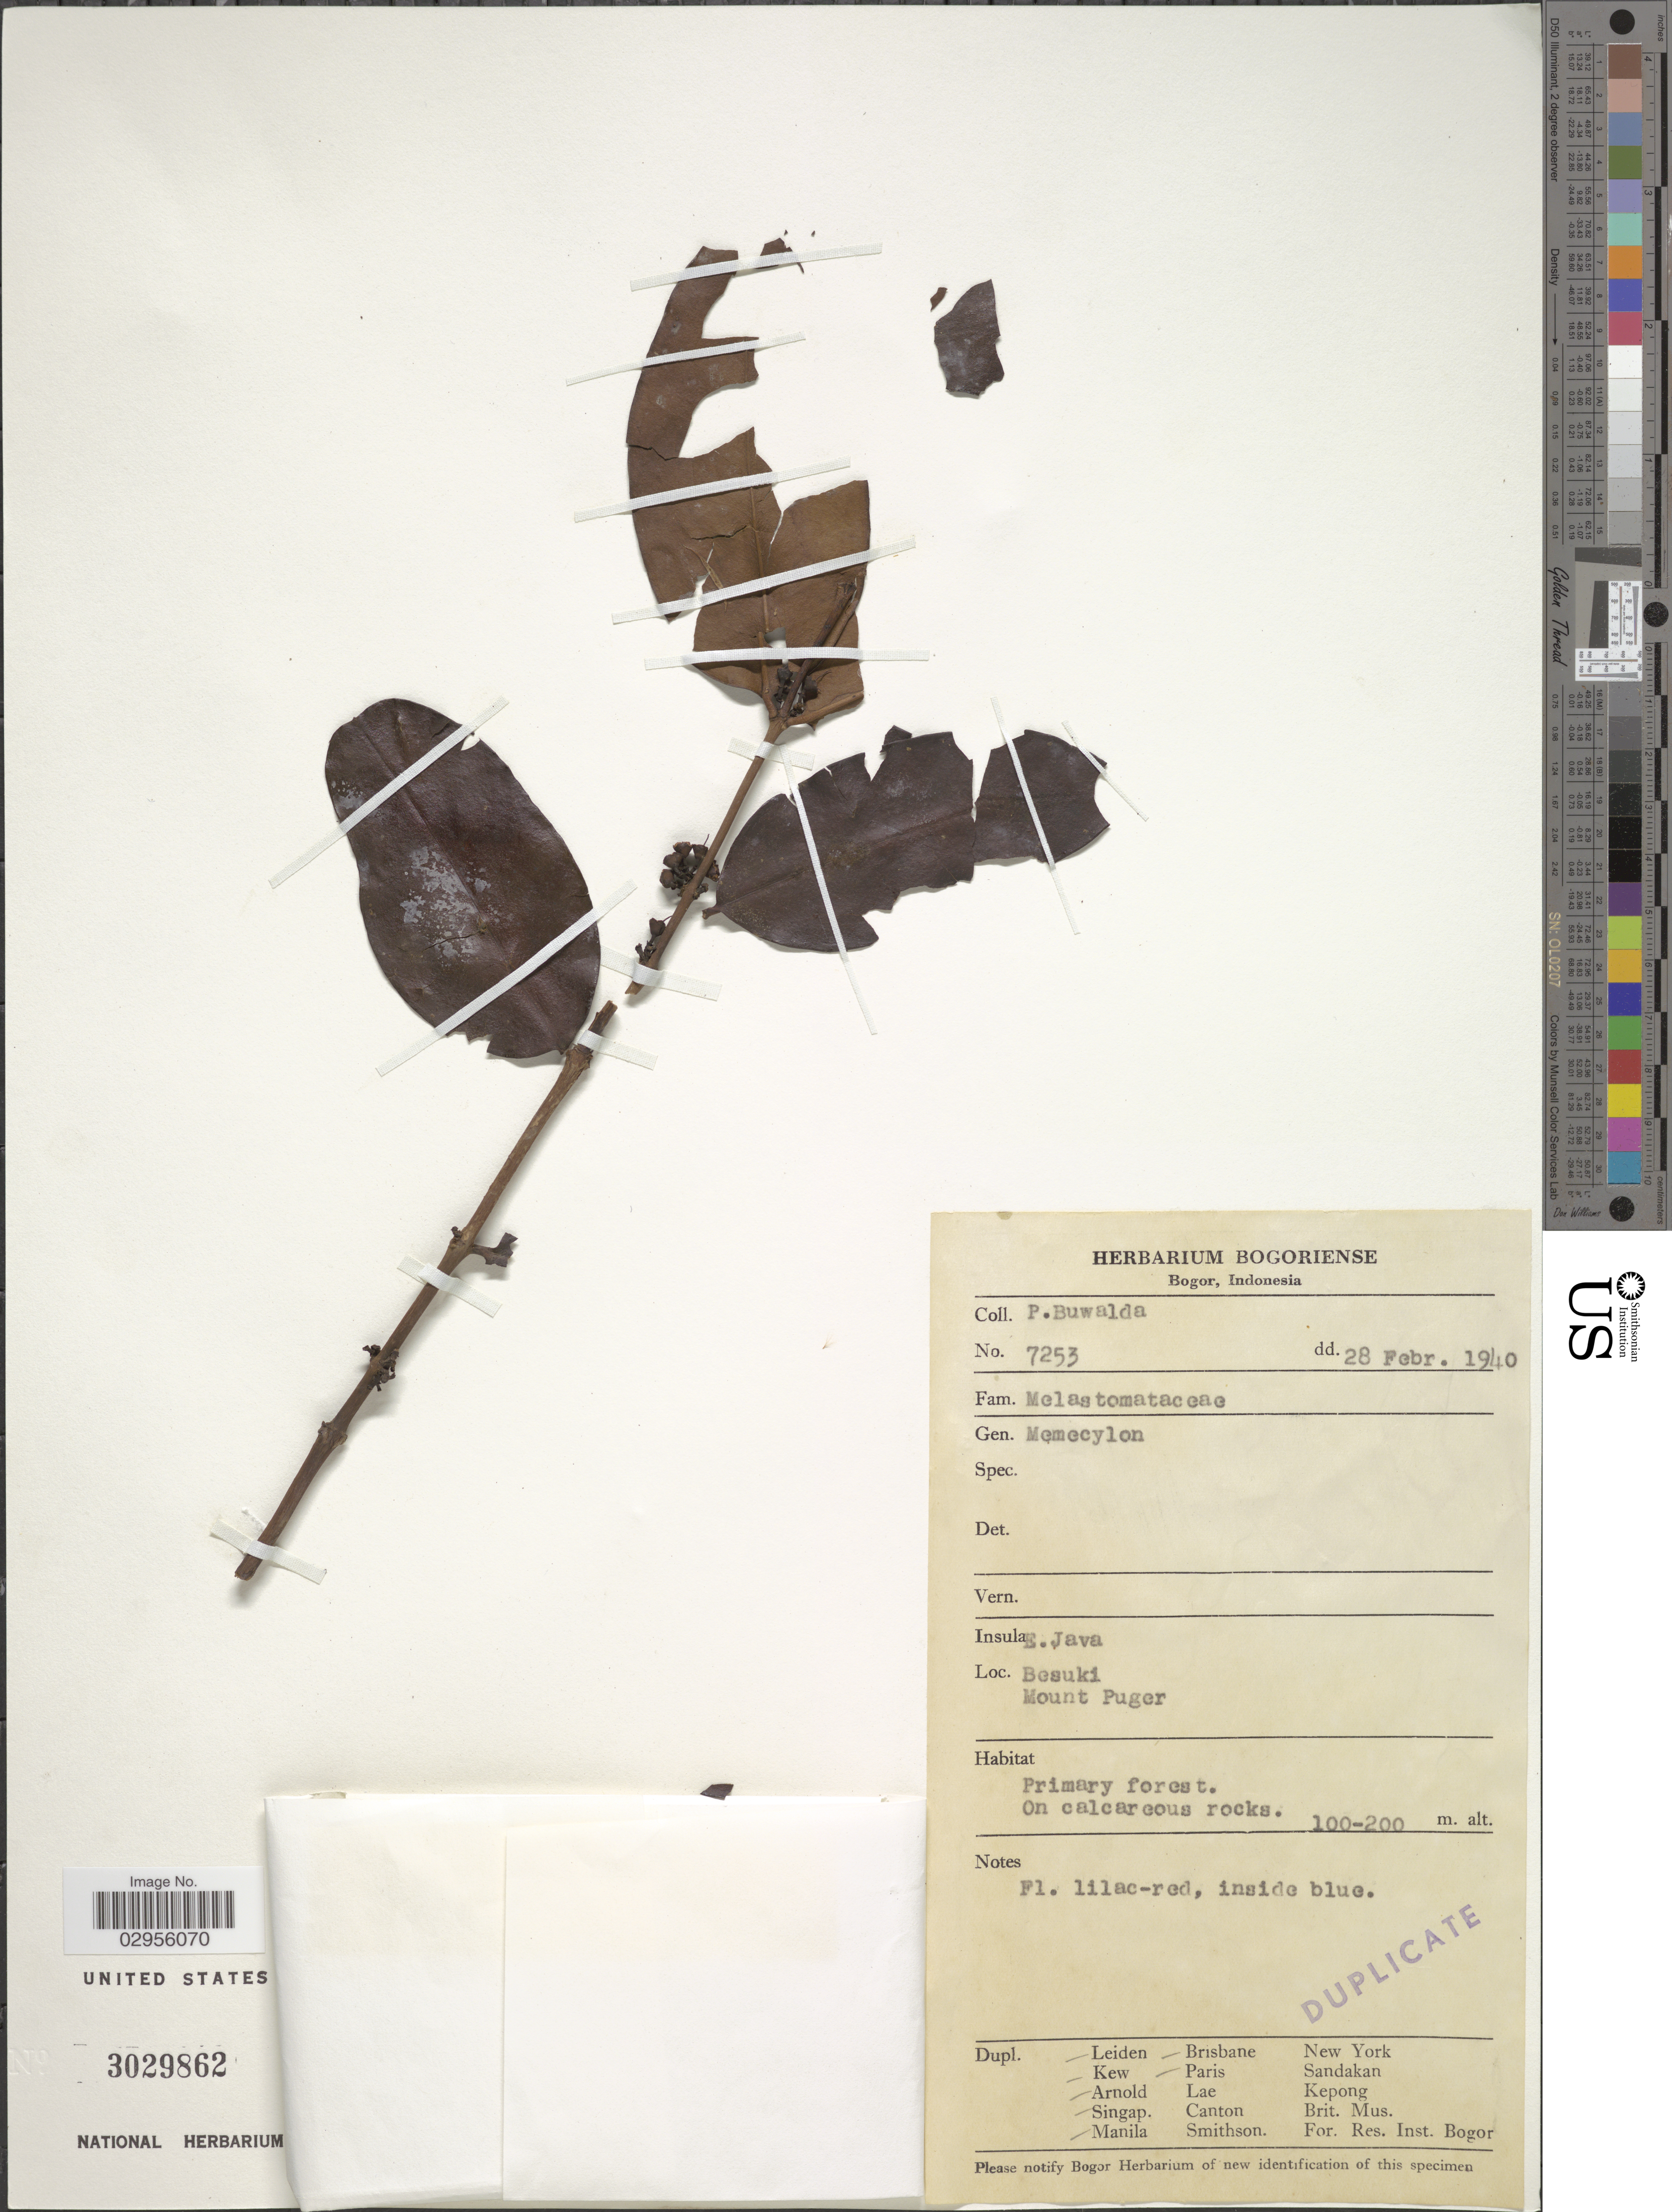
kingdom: Plantae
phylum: Tracheophyta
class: Magnoliopsida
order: Myrtales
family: Melastomataceae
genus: Memecylon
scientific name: Memecylon sp.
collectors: P. Buwalda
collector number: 7253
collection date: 1940-02-28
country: Indonesia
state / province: Java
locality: Insula E. Java. Besuki. Mount Puger.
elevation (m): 100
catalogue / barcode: US 3029862